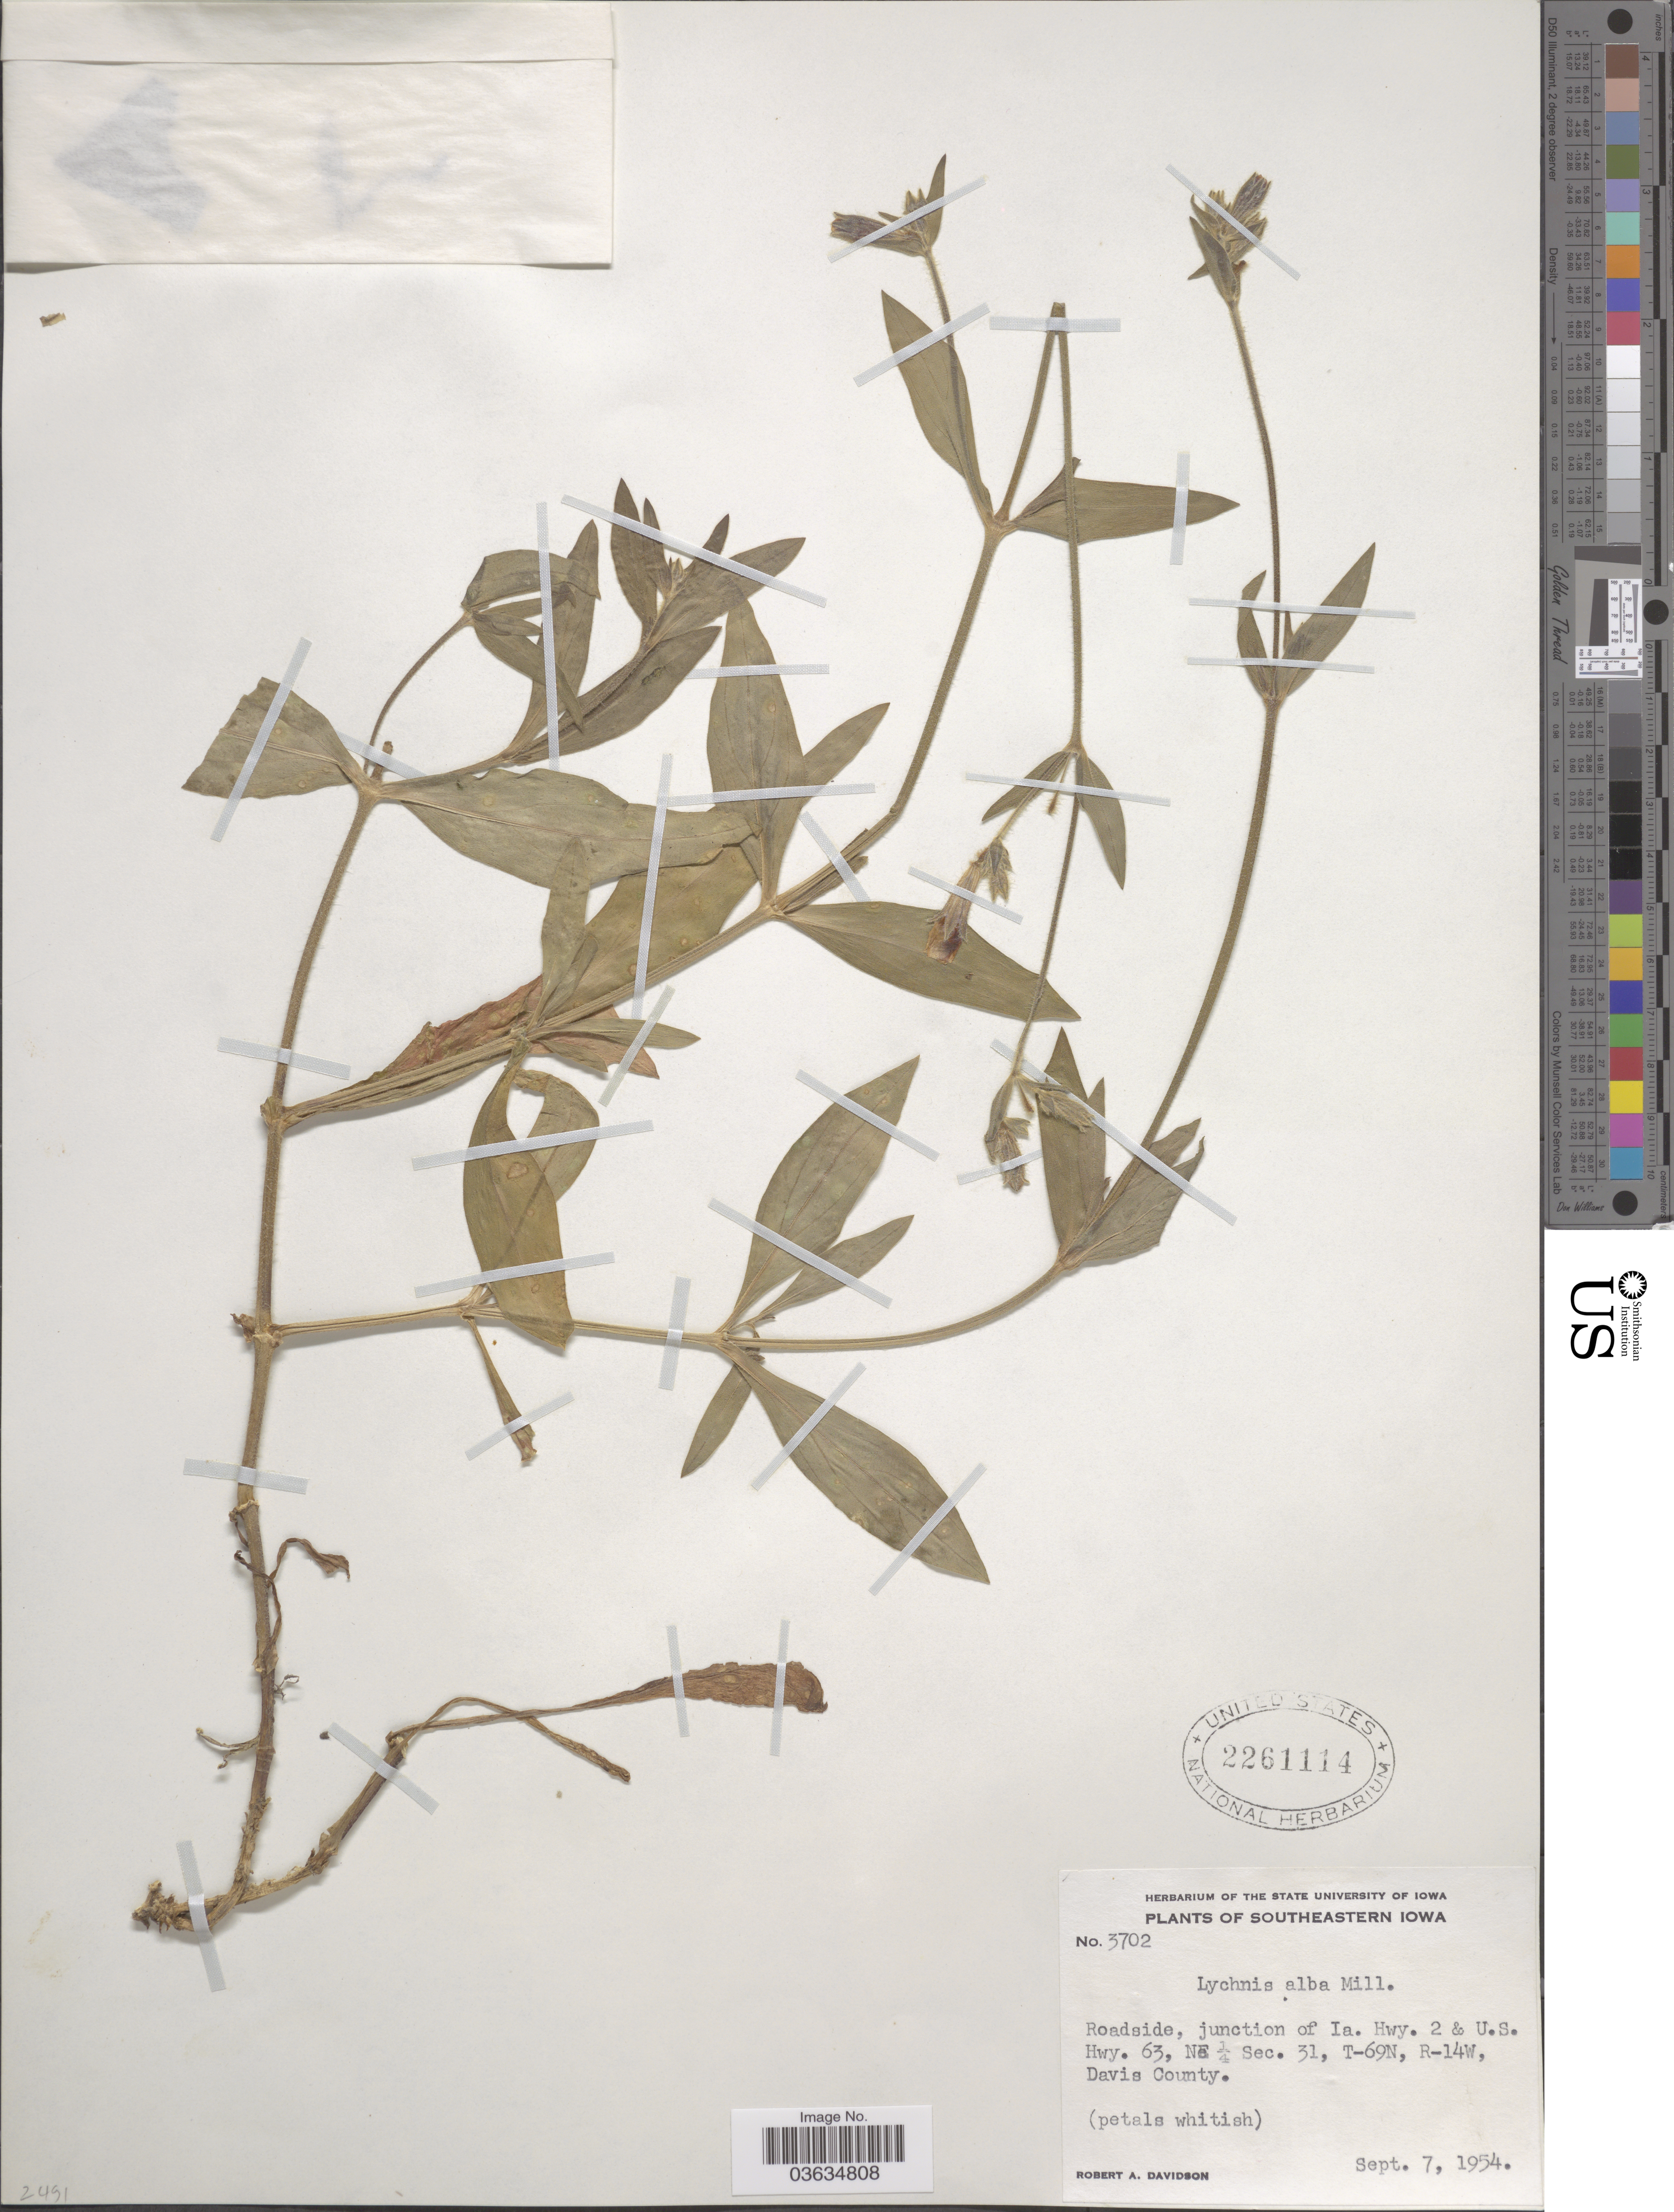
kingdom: Plantae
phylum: Tracheophyta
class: Magnoliopsida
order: Caryophyllales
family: Caryophyllaceae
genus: Silene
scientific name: Silene latifolia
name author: Poir.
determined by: Strong, Mark T., (BOT), Smithsonian Institution - National Museum of Natural History (UNITED STATES)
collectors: R. A. Davidson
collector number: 3702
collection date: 1954-09-07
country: United States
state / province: Iowa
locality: Southeastern Iowa. Junction of Ia. Hwy. 2 & U.S. Hwy. 63, NE ¼ Sec. 31, T-69N, R-14W, Davis County.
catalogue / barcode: US 2261114